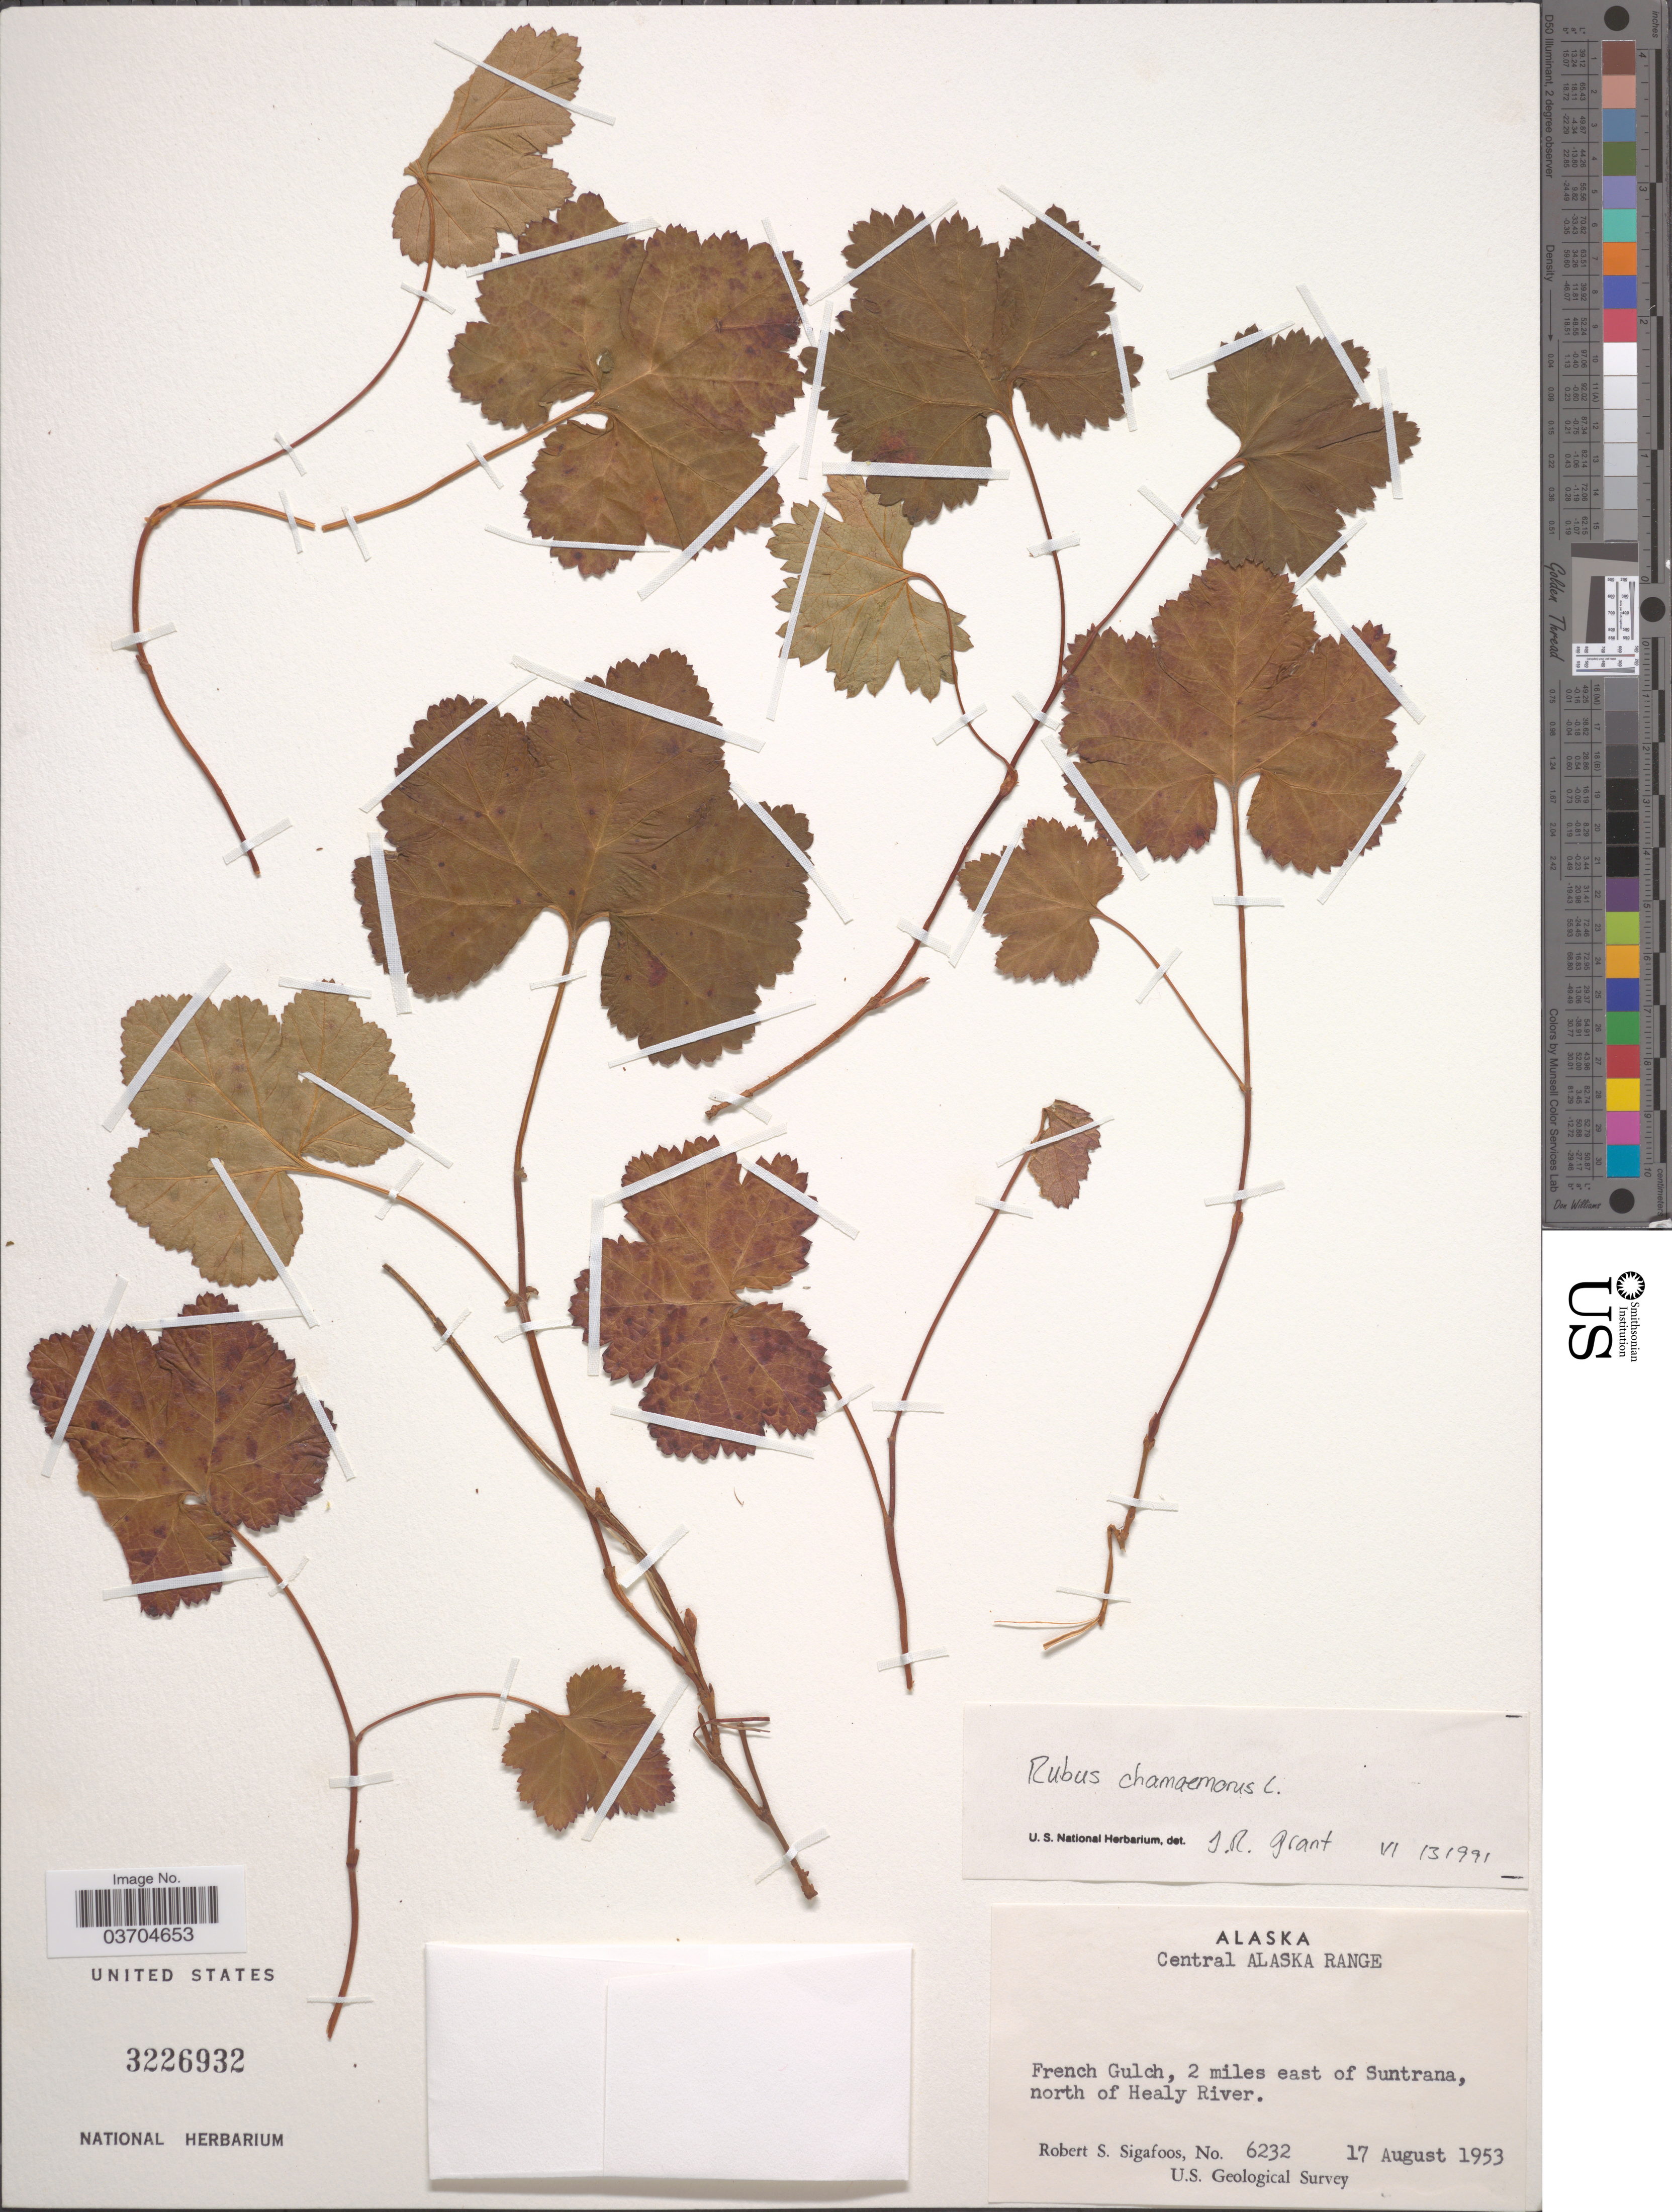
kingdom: Plantae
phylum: Tracheophyta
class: Magnoliopsida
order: Rosales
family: Rosaceae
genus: Rubus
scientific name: Rubus chamaemorus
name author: L.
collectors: R. Sigafoos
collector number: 6232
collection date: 1953-08-17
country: United States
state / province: Alaska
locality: Central Alaska Range. French Gulch, 2 miles east of Suntrana, north of Healy River.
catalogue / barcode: US 3226932